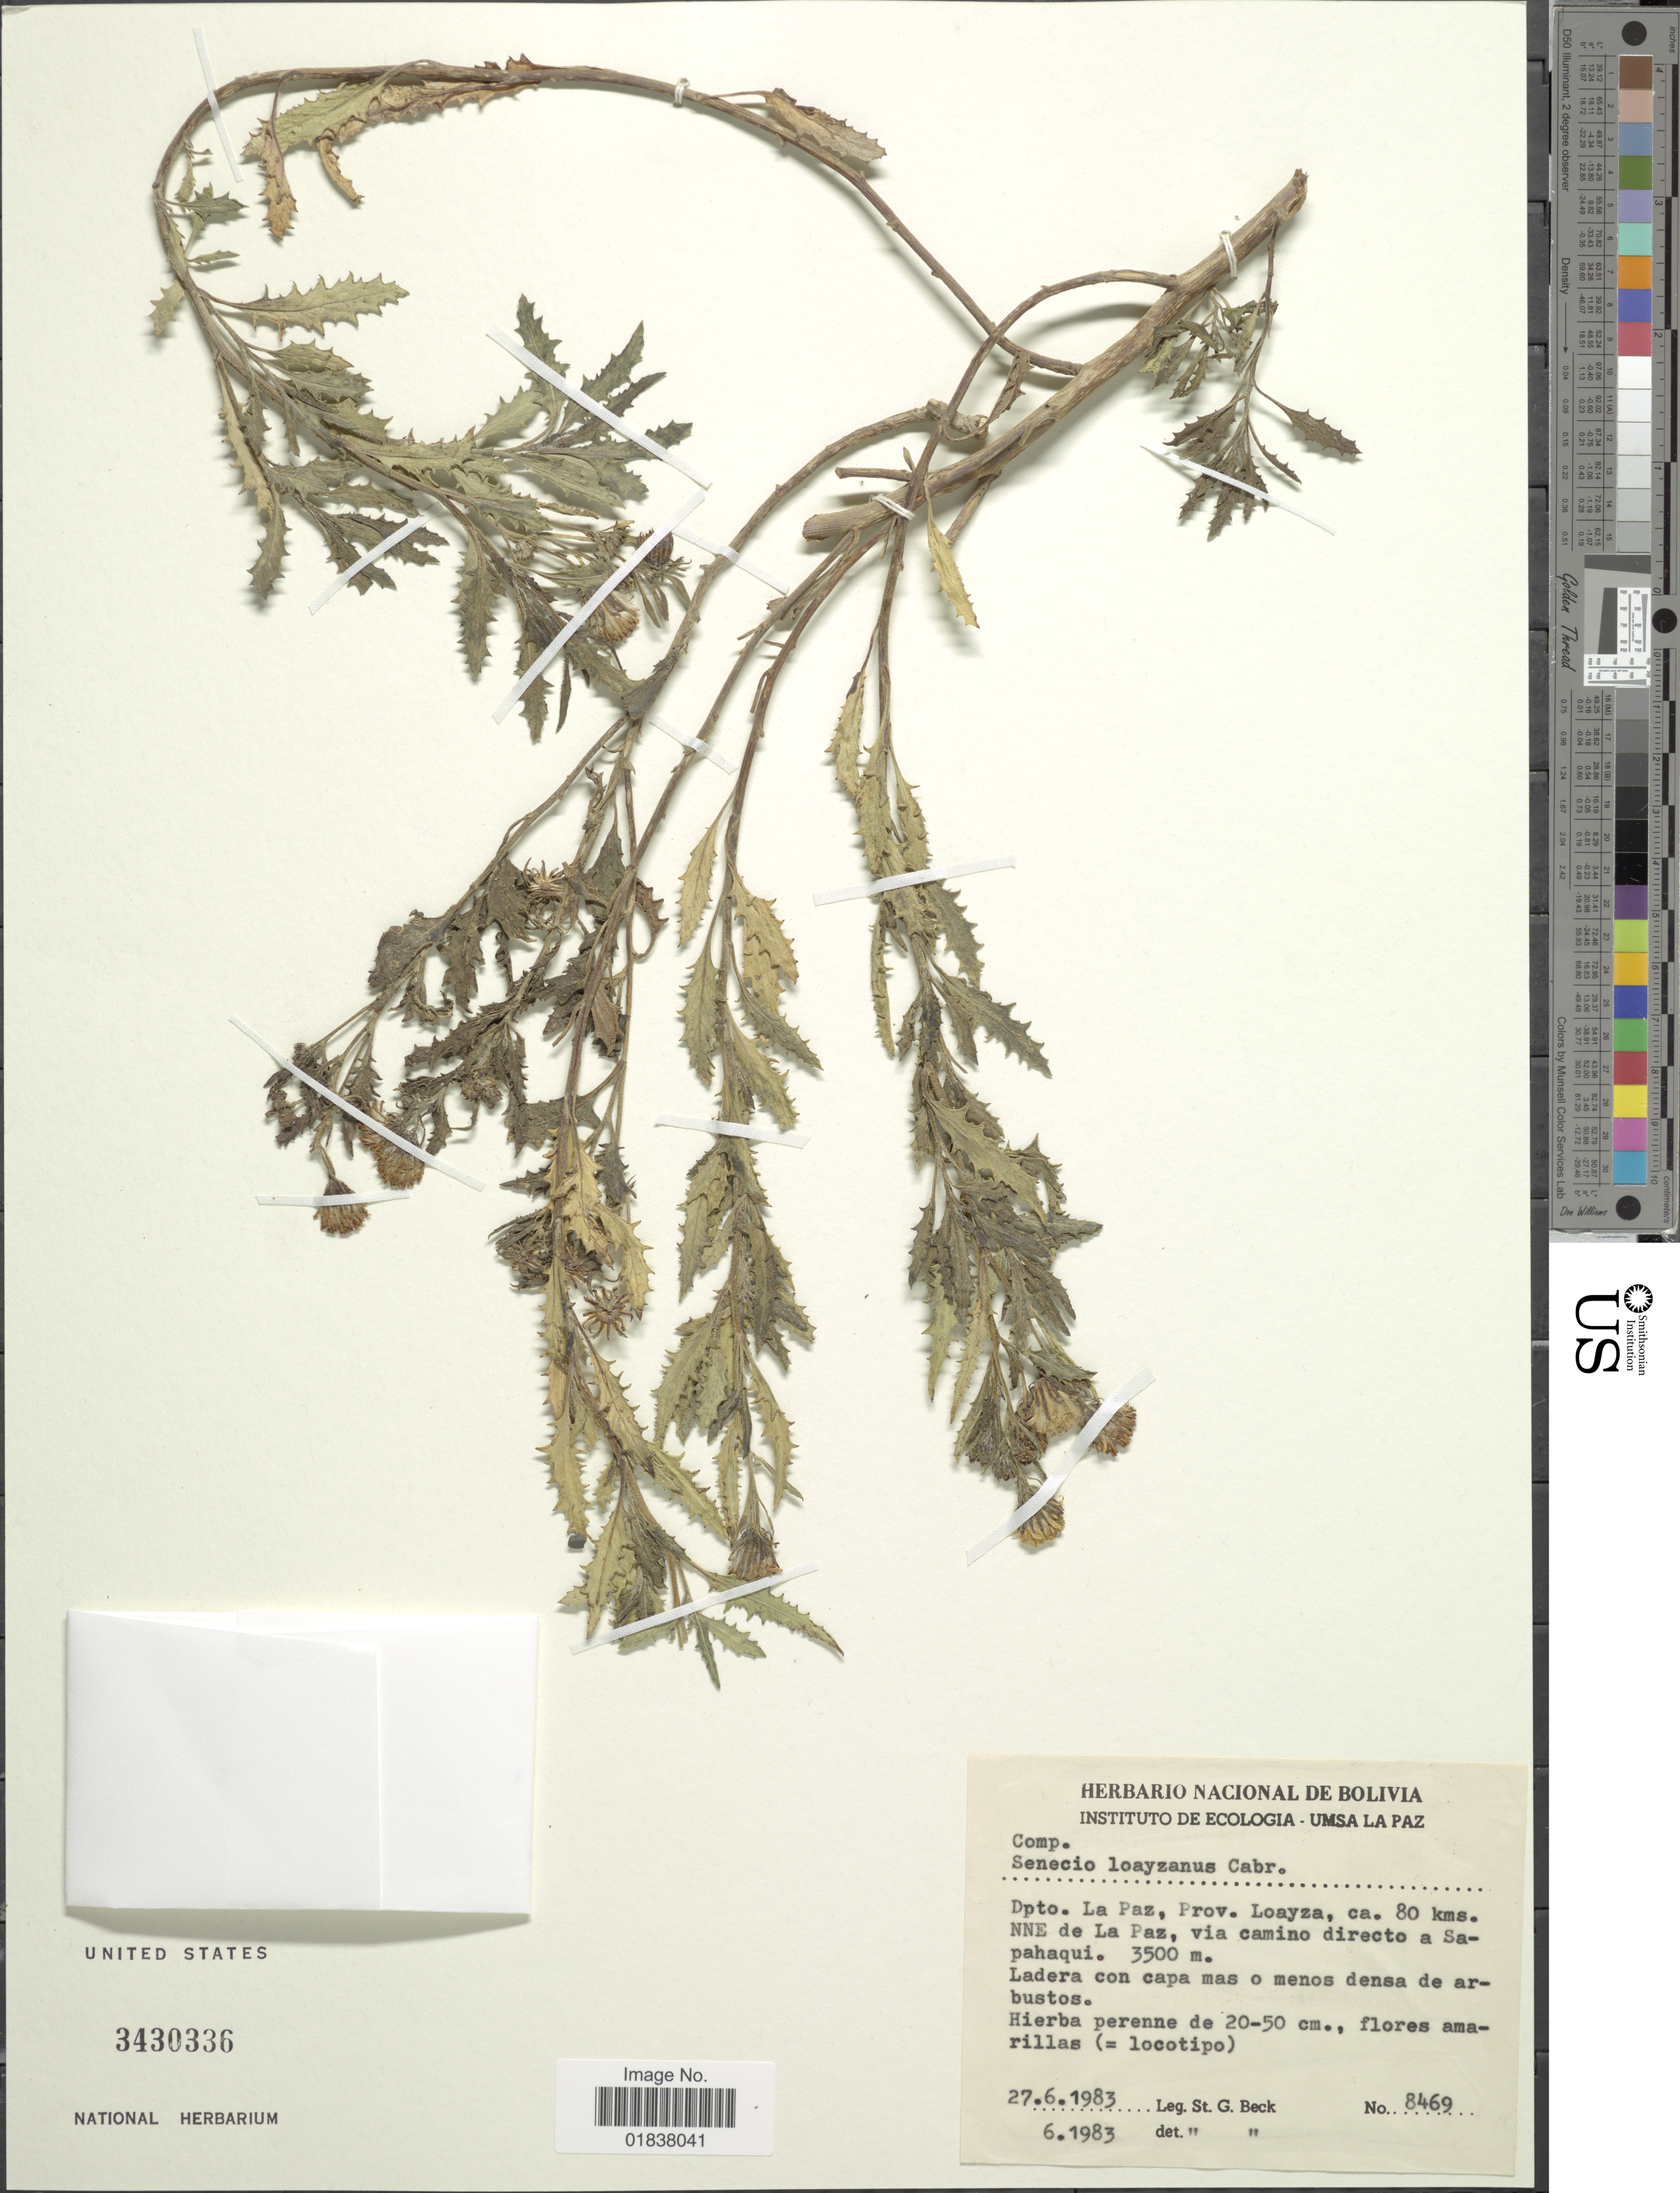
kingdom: Plantae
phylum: Tracheophyta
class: Magnoliopsida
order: Asterales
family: Asteraceae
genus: Senecio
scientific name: Senecio loayzanus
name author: Cabrera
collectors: S. G. Beck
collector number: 8469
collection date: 1983-06-27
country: Bolivia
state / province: La Paz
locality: Prov. Loayza, ca 80 kms NNE de La Paz, via camino directo a Sapahaqui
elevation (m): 3500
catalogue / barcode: US 3430336